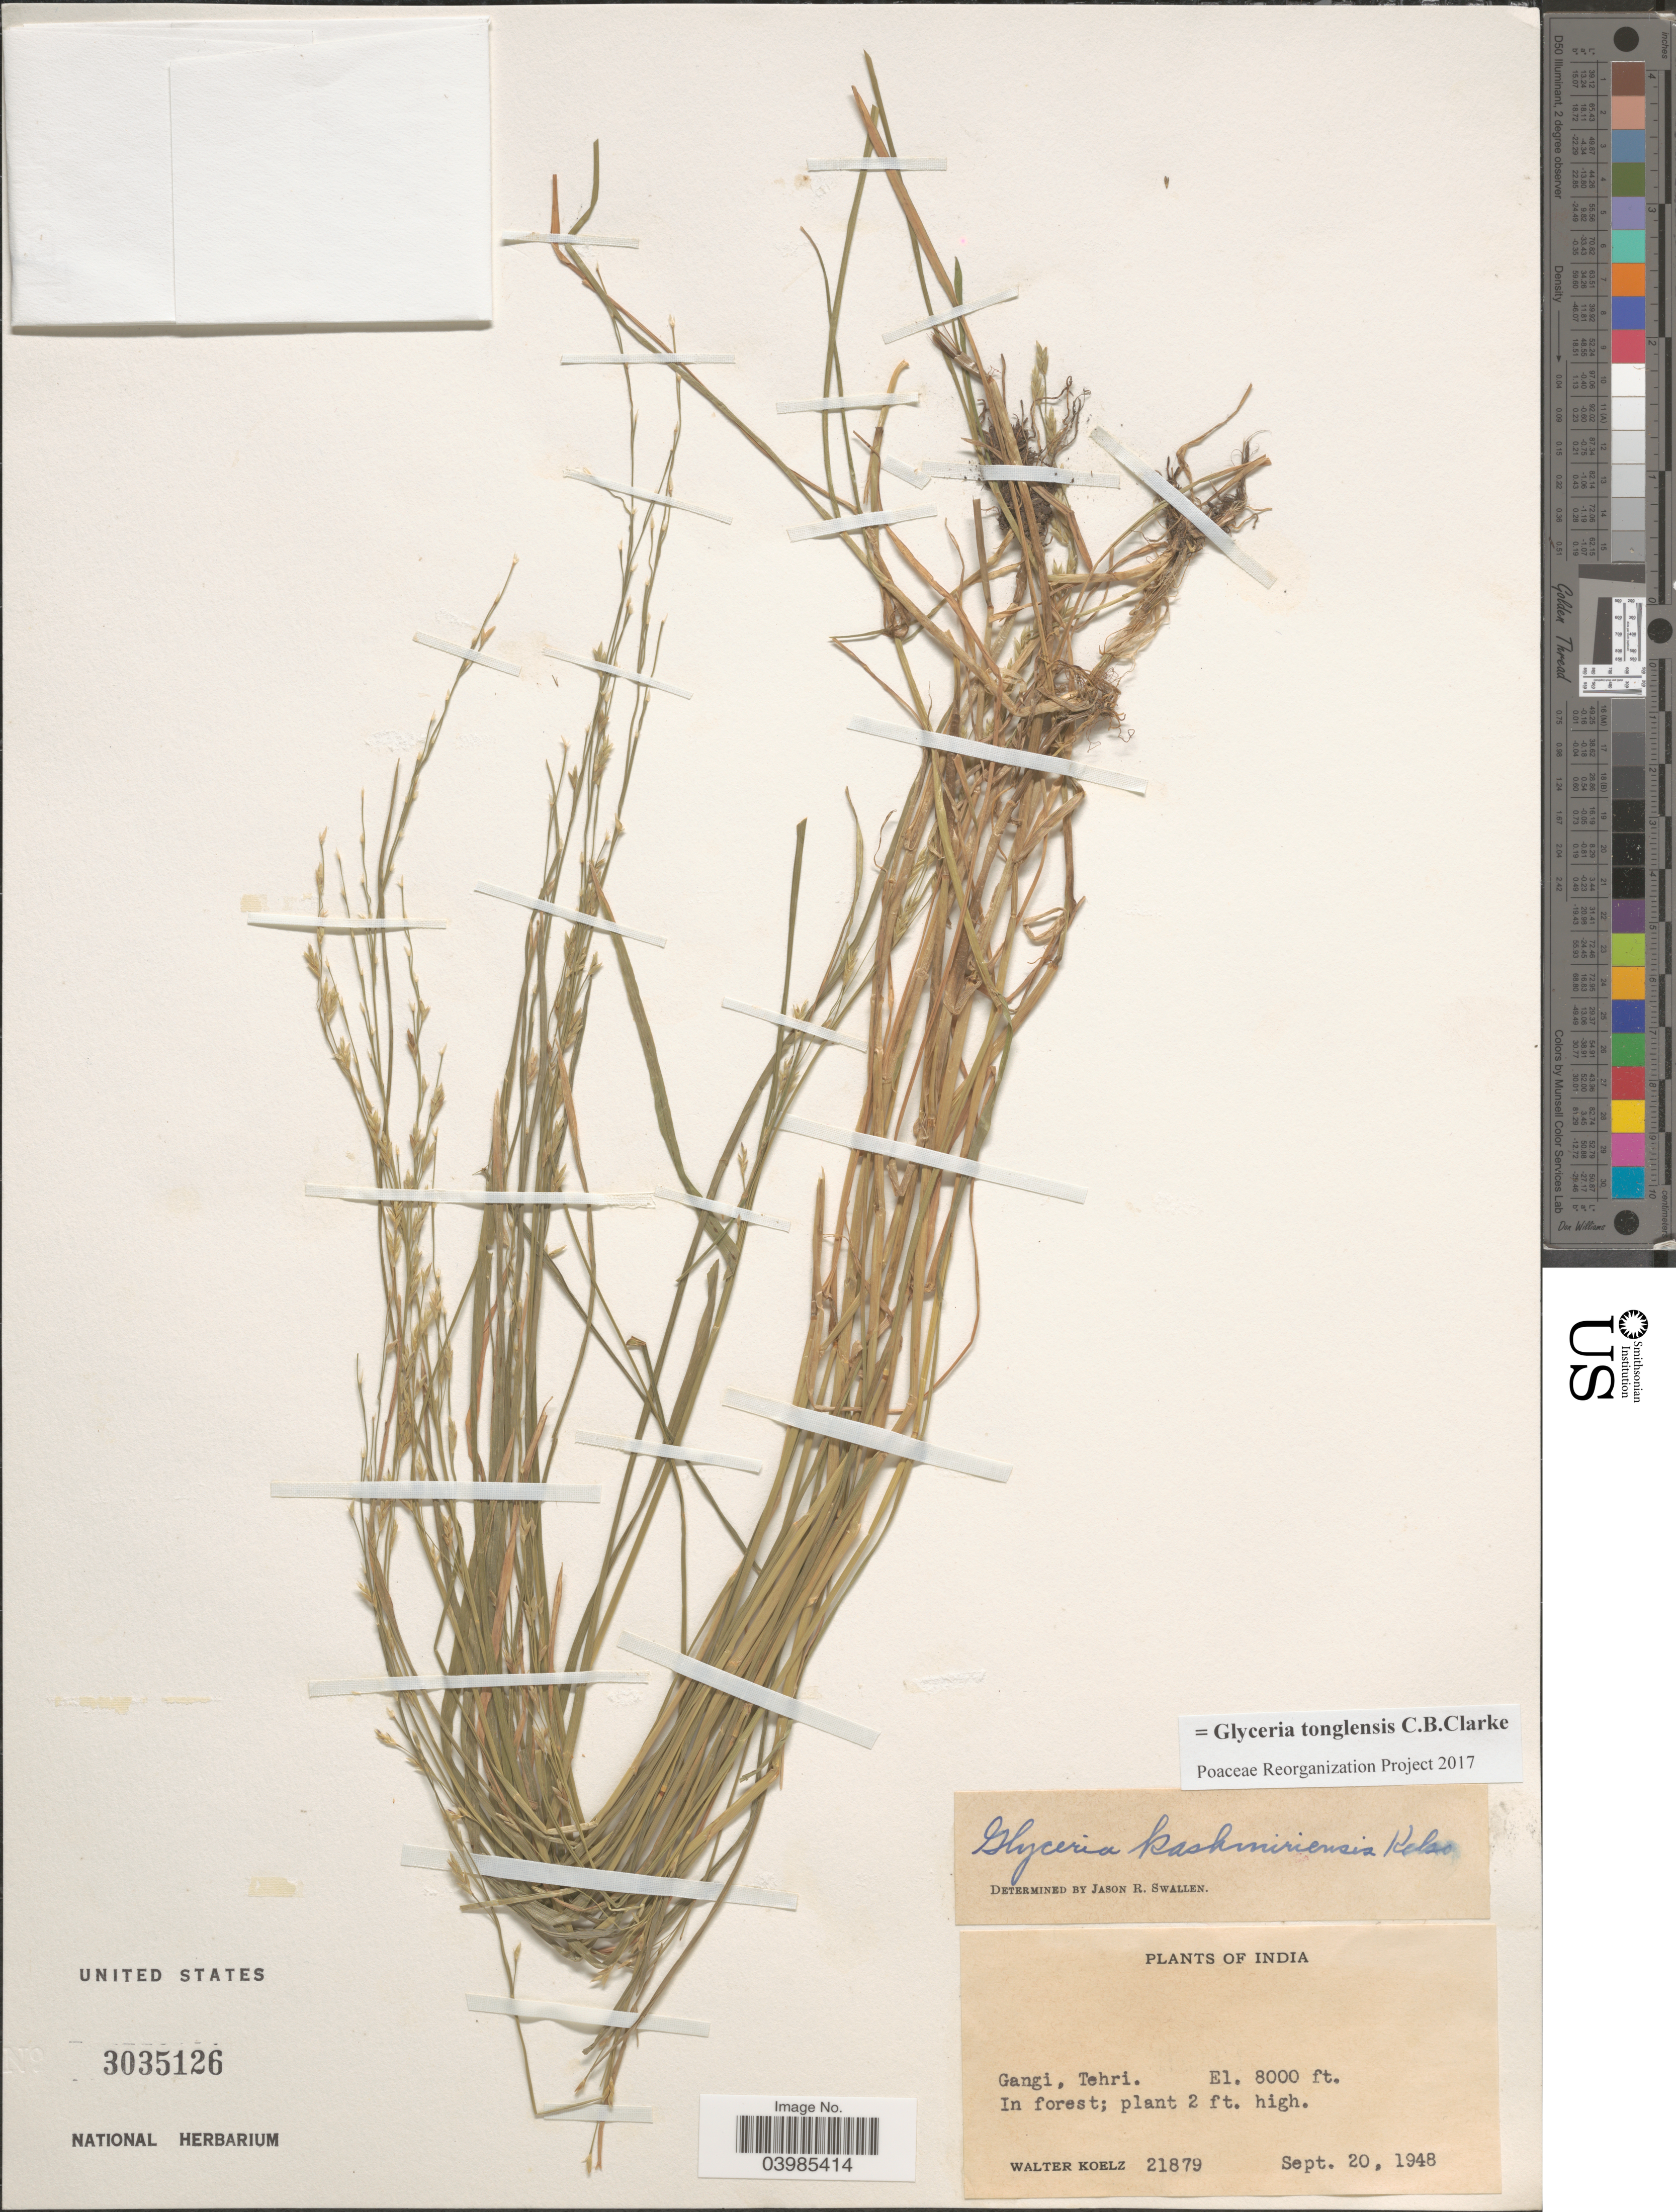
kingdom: Plantae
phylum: Tracheophyta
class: Liliopsida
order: Poales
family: Poaceae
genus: Glyceria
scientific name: Glyceria tonglensis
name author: C.B. Clarke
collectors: W. N. Koelz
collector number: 21879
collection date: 1948-09-20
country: India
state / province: Uttarakhand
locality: Gangi, Tehri.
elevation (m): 2438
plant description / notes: Mullinger, M.D. - University of Vermont - leaf tissue:DNA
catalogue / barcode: US 3035126